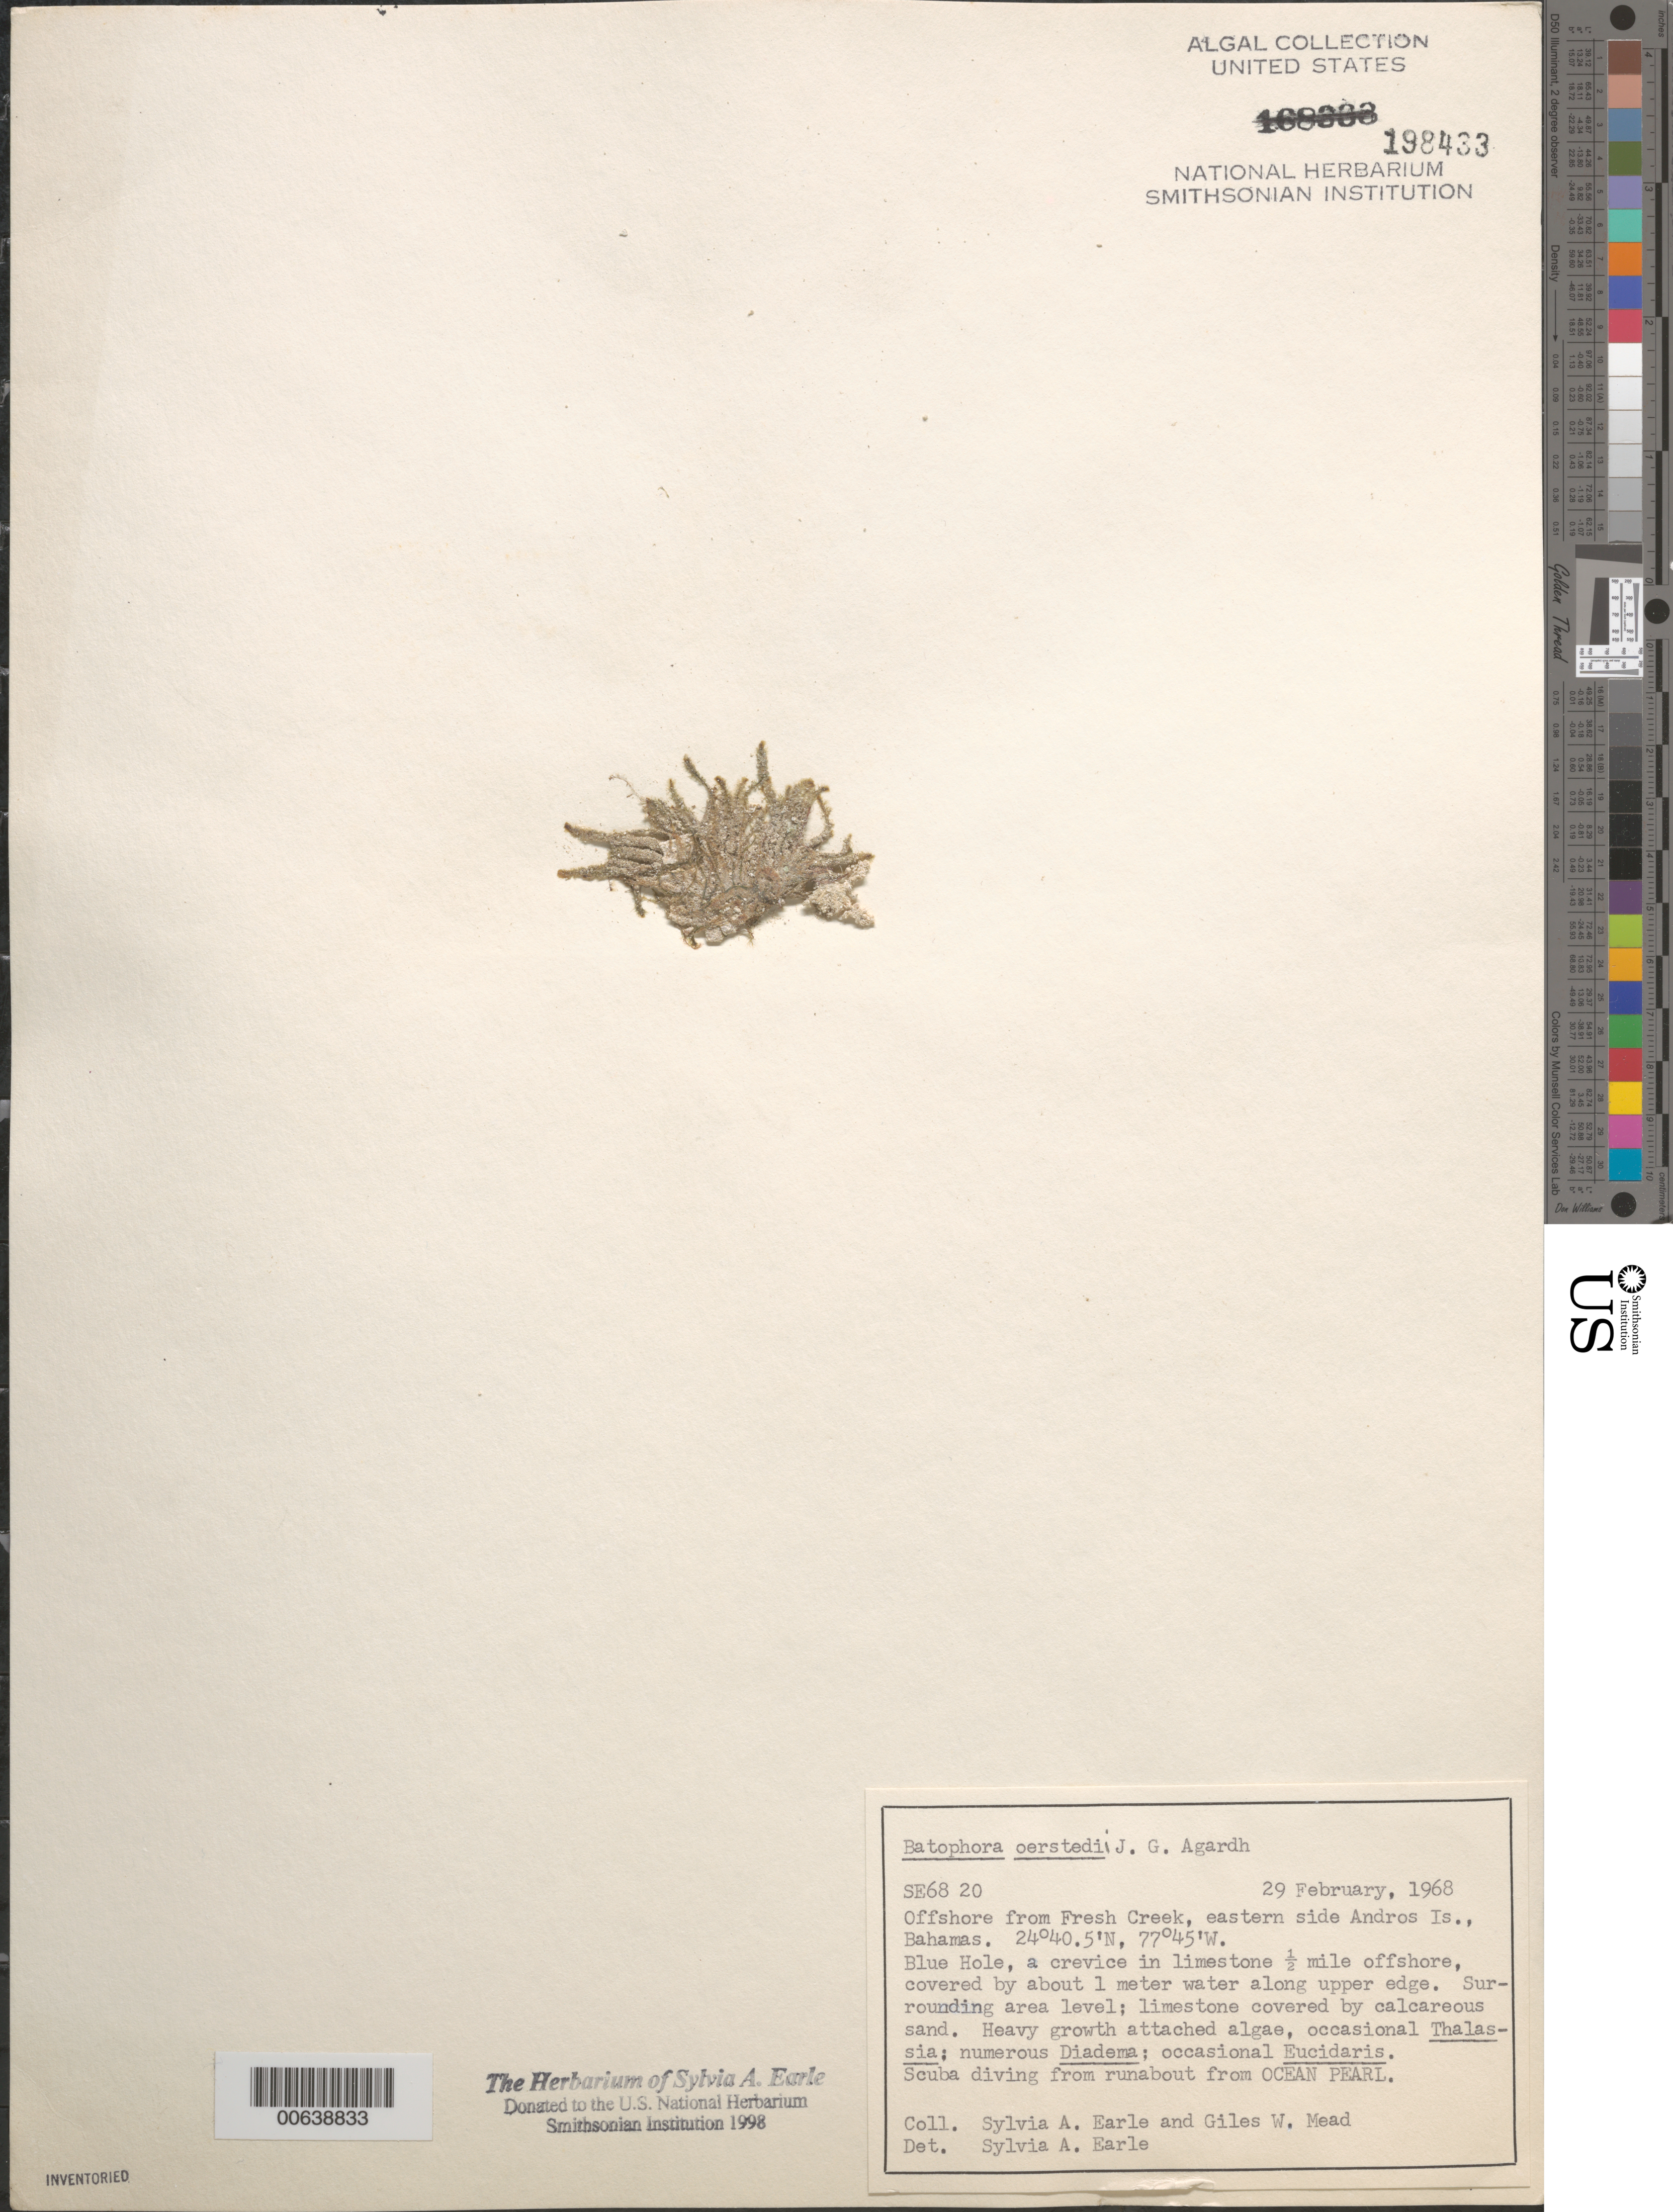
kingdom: Plantae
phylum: Chlorophyta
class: Ulvophyceae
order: Dasycladales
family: Dasycladaceae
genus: Batophora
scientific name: Batophora oerstedii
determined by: Earle, S. A.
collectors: S. A. Earle & G. W. Mead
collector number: SE 6820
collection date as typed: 29 Feb 1968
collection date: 1968-02-29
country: Bahamas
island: Andros Island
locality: Blue Hole, off Fresh Creek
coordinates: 24 40.5' N, 77 45' W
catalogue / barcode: US 198433